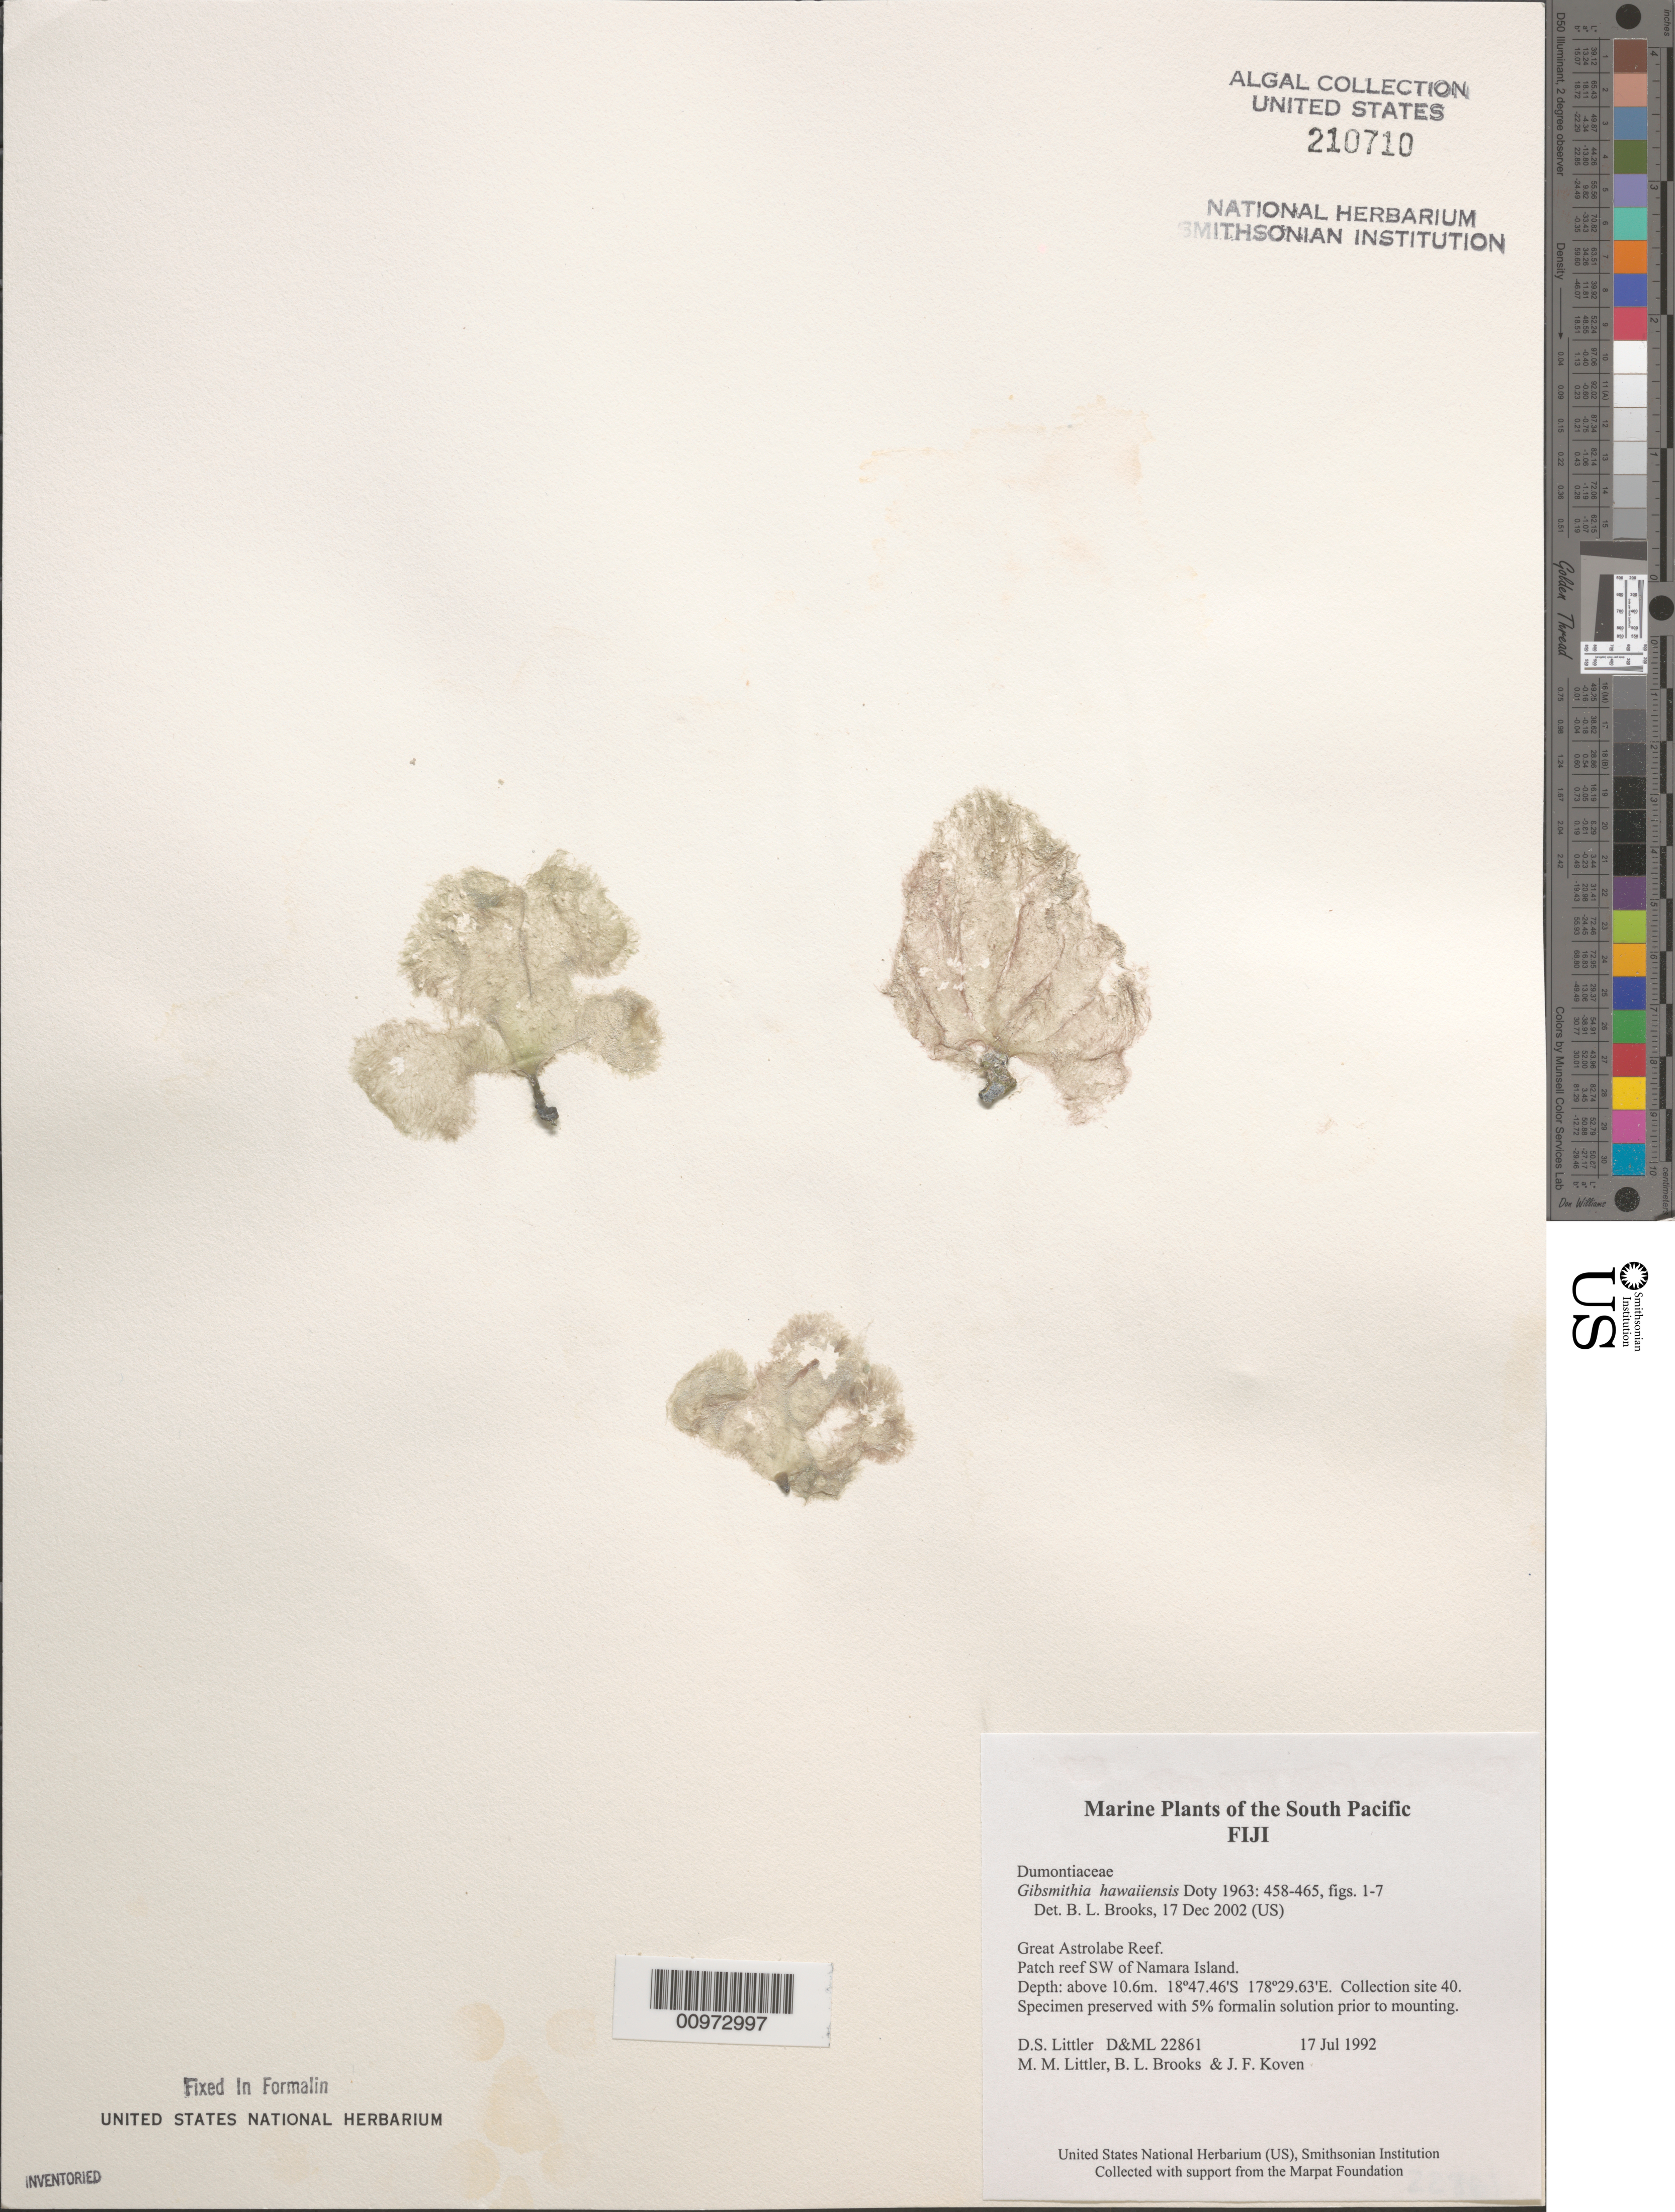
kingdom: Plantae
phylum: Rhodophyta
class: Florideophyceae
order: Gigartinales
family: Dumontiaceae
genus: Gibsmithia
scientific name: Gibsmithia hawaiiensis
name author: Doty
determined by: Brooks, B. L., (BOT), Smithsonian Institution - National Museum of Natural History (UNITED STATES)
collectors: D. S. Littler, M. M. Littler, B. Brooks & J. Koven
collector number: D&ML 22861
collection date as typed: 17 Jul 1992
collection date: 1992-07-17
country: Fiji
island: Great Astrolabe Reef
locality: Great Astrolabe Reef, patch reef southwest of Namara Island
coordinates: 18 47.46'S, 178 29.63'E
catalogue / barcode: US 210710